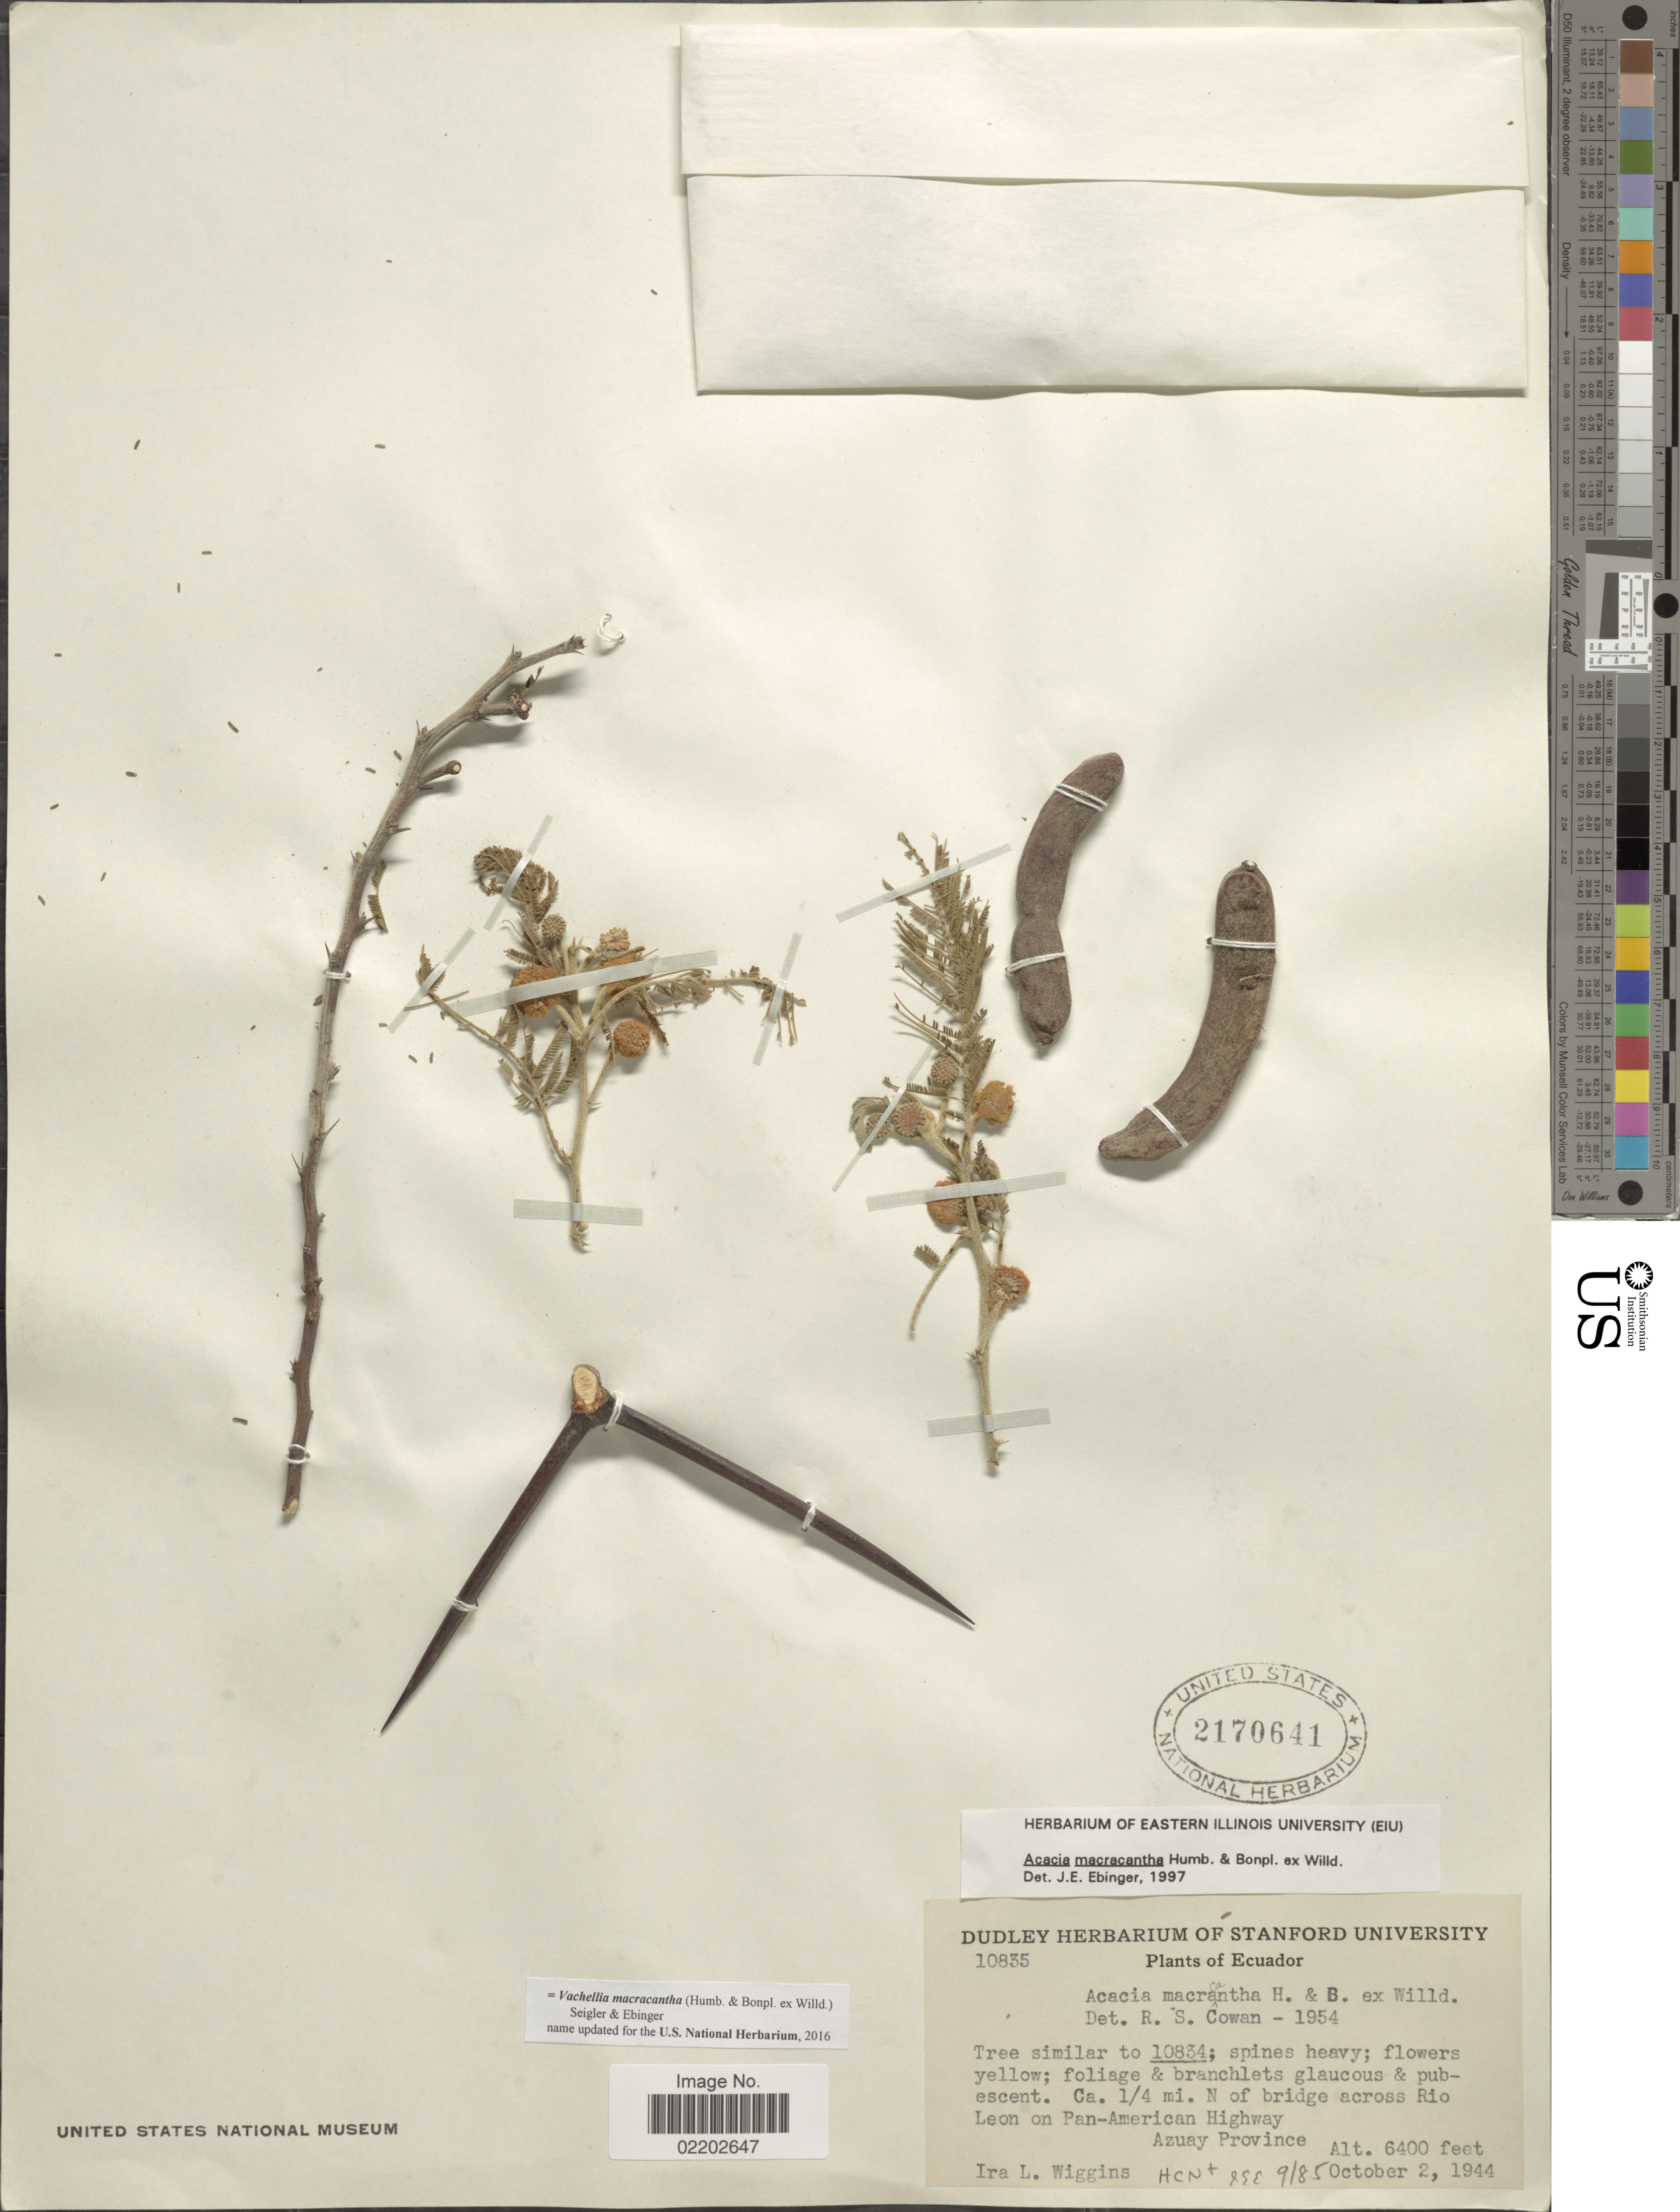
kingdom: Plantae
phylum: Tracheophyta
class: Magnoliopsida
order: Fabales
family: Fabaceae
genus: Vachellia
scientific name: Vachellia macracantha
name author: (Humb. & Bonpl. ex Willd.) Seigler & Ebinger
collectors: I. L. Wiggins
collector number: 10835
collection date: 1944-10-02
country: Ecuador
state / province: Azuay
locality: Ca. 1/4 mi. N of bridge across Rio Leon on Pan-American Highway, Azuay Province.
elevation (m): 1951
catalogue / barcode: US 2170641